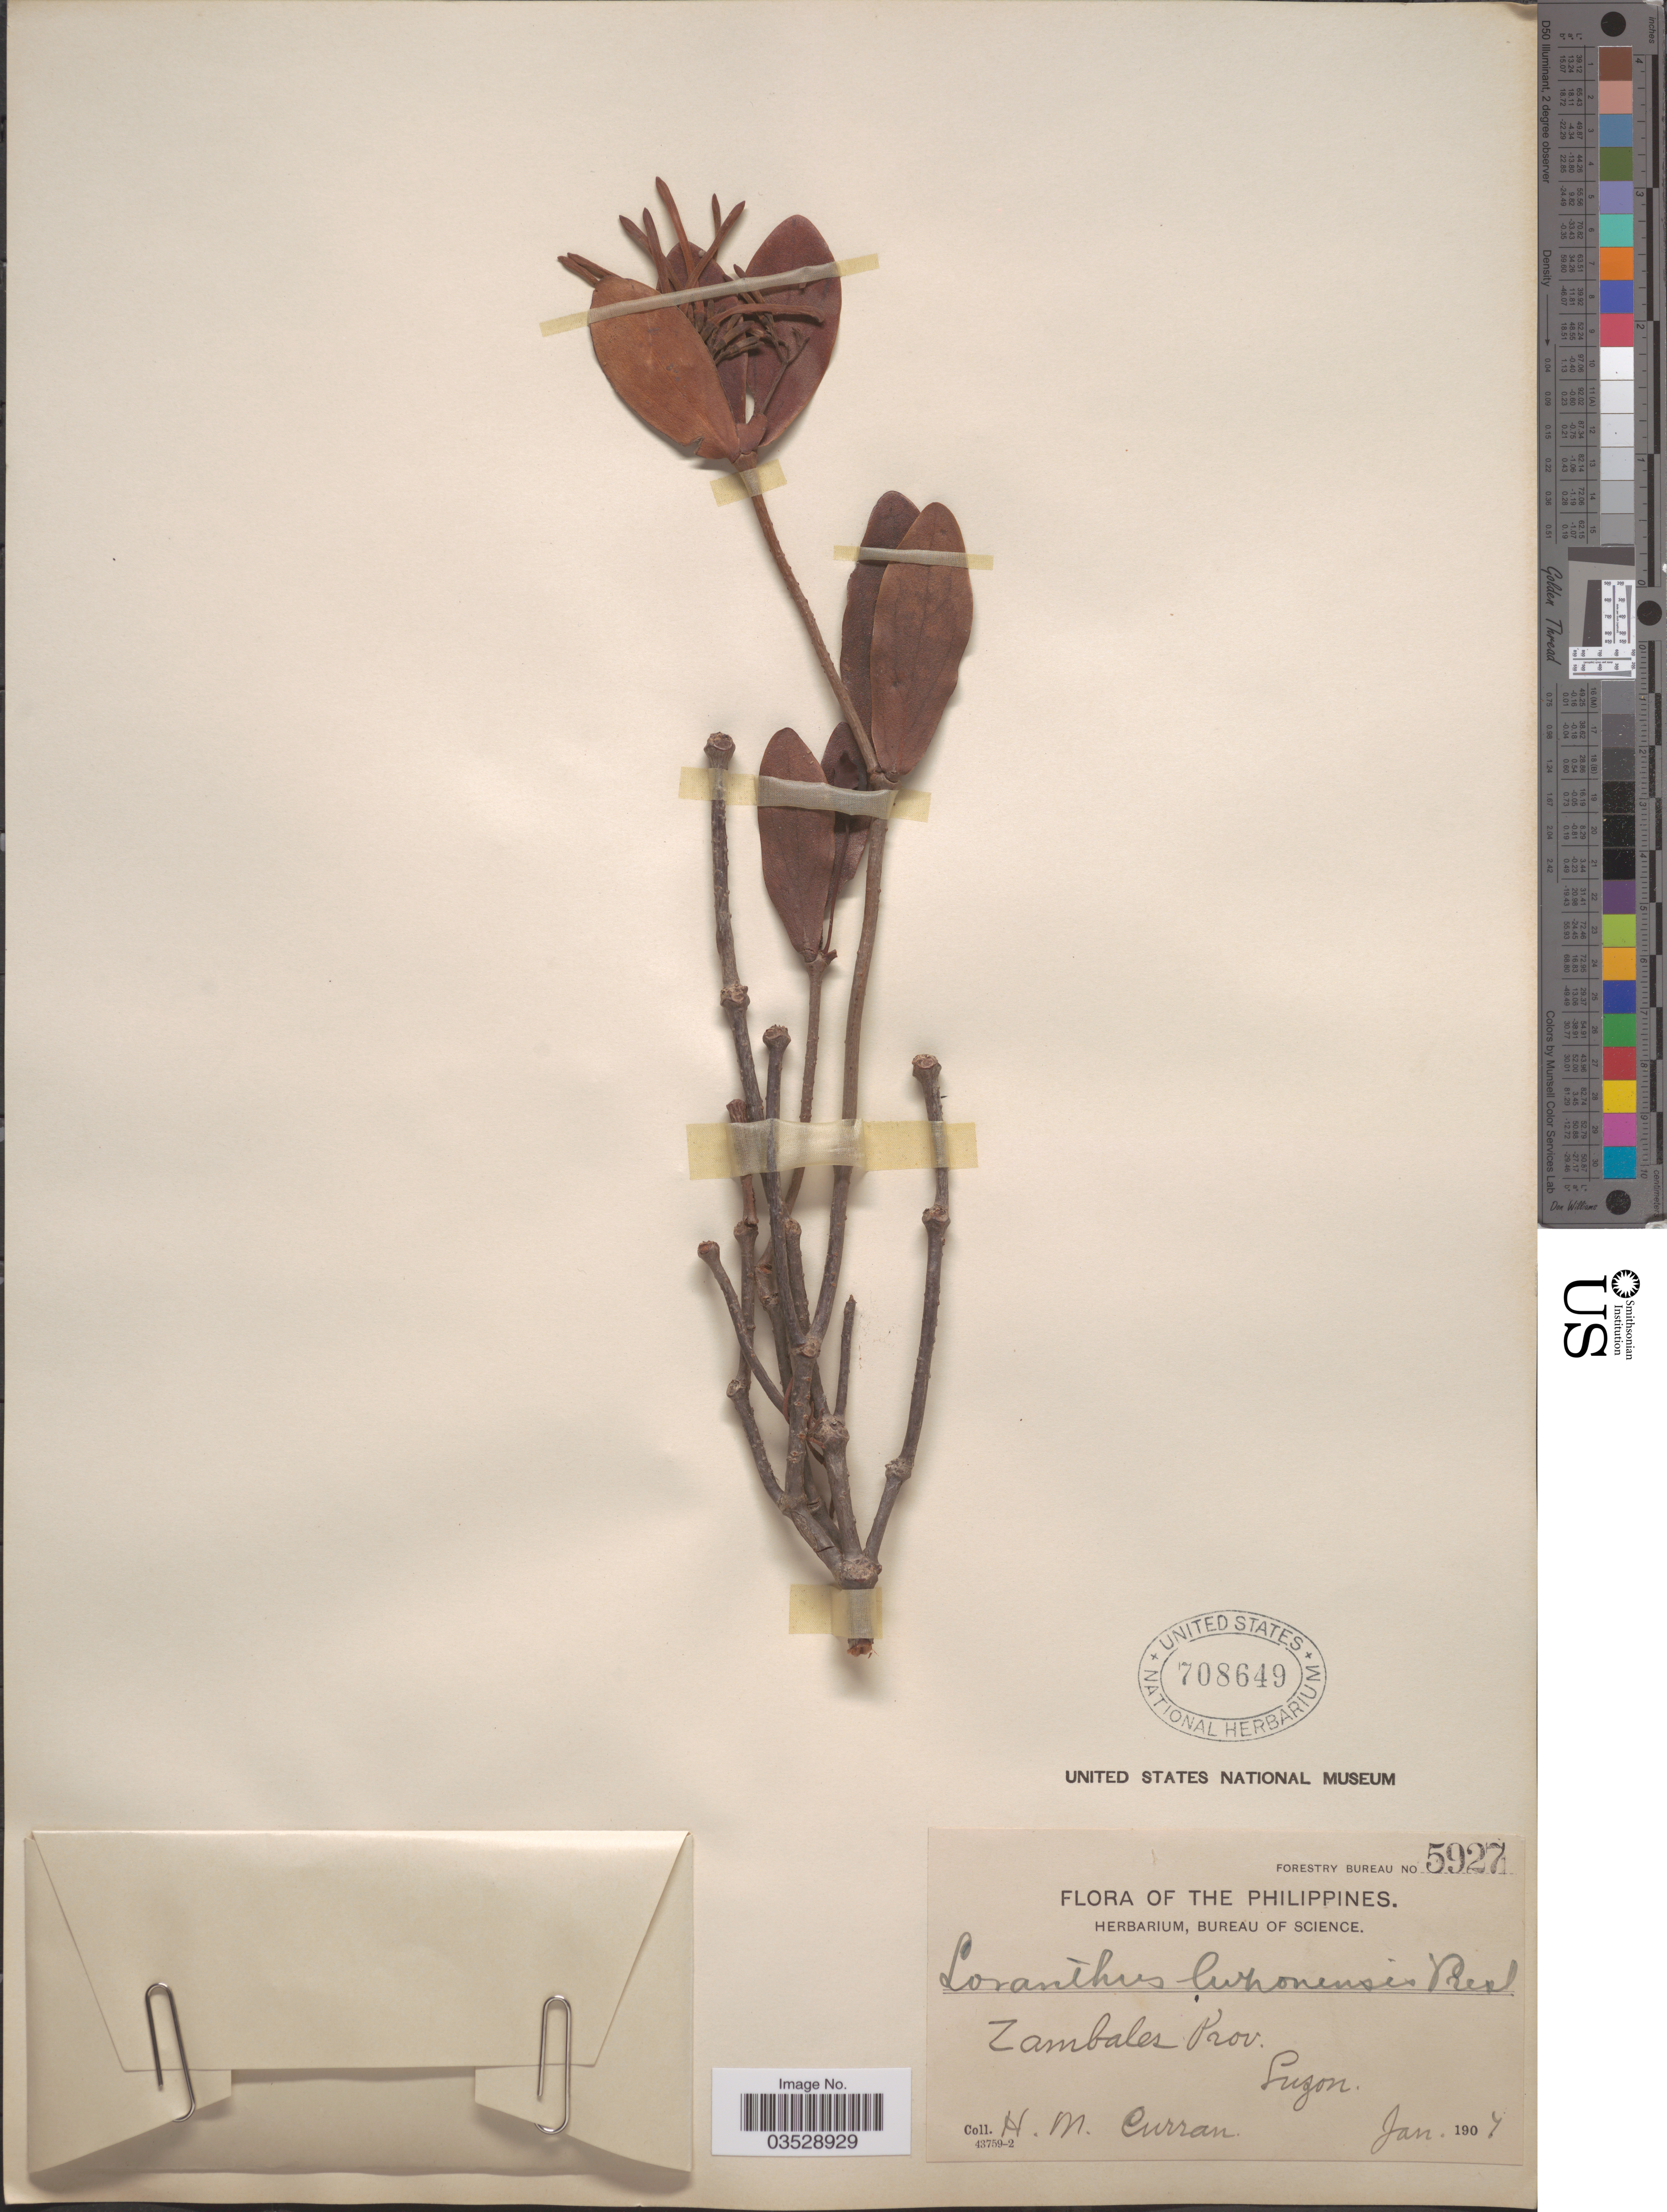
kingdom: Plantae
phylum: Tracheophyta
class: Magnoliopsida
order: Santalales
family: Loranthaceae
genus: Amyema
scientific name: Amyema luzonensis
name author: Danser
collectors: H. M. Curran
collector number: Forestry Bureau 5927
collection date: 1907-01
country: Philippines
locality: Zambales Prov., Luzon.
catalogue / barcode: US 708649